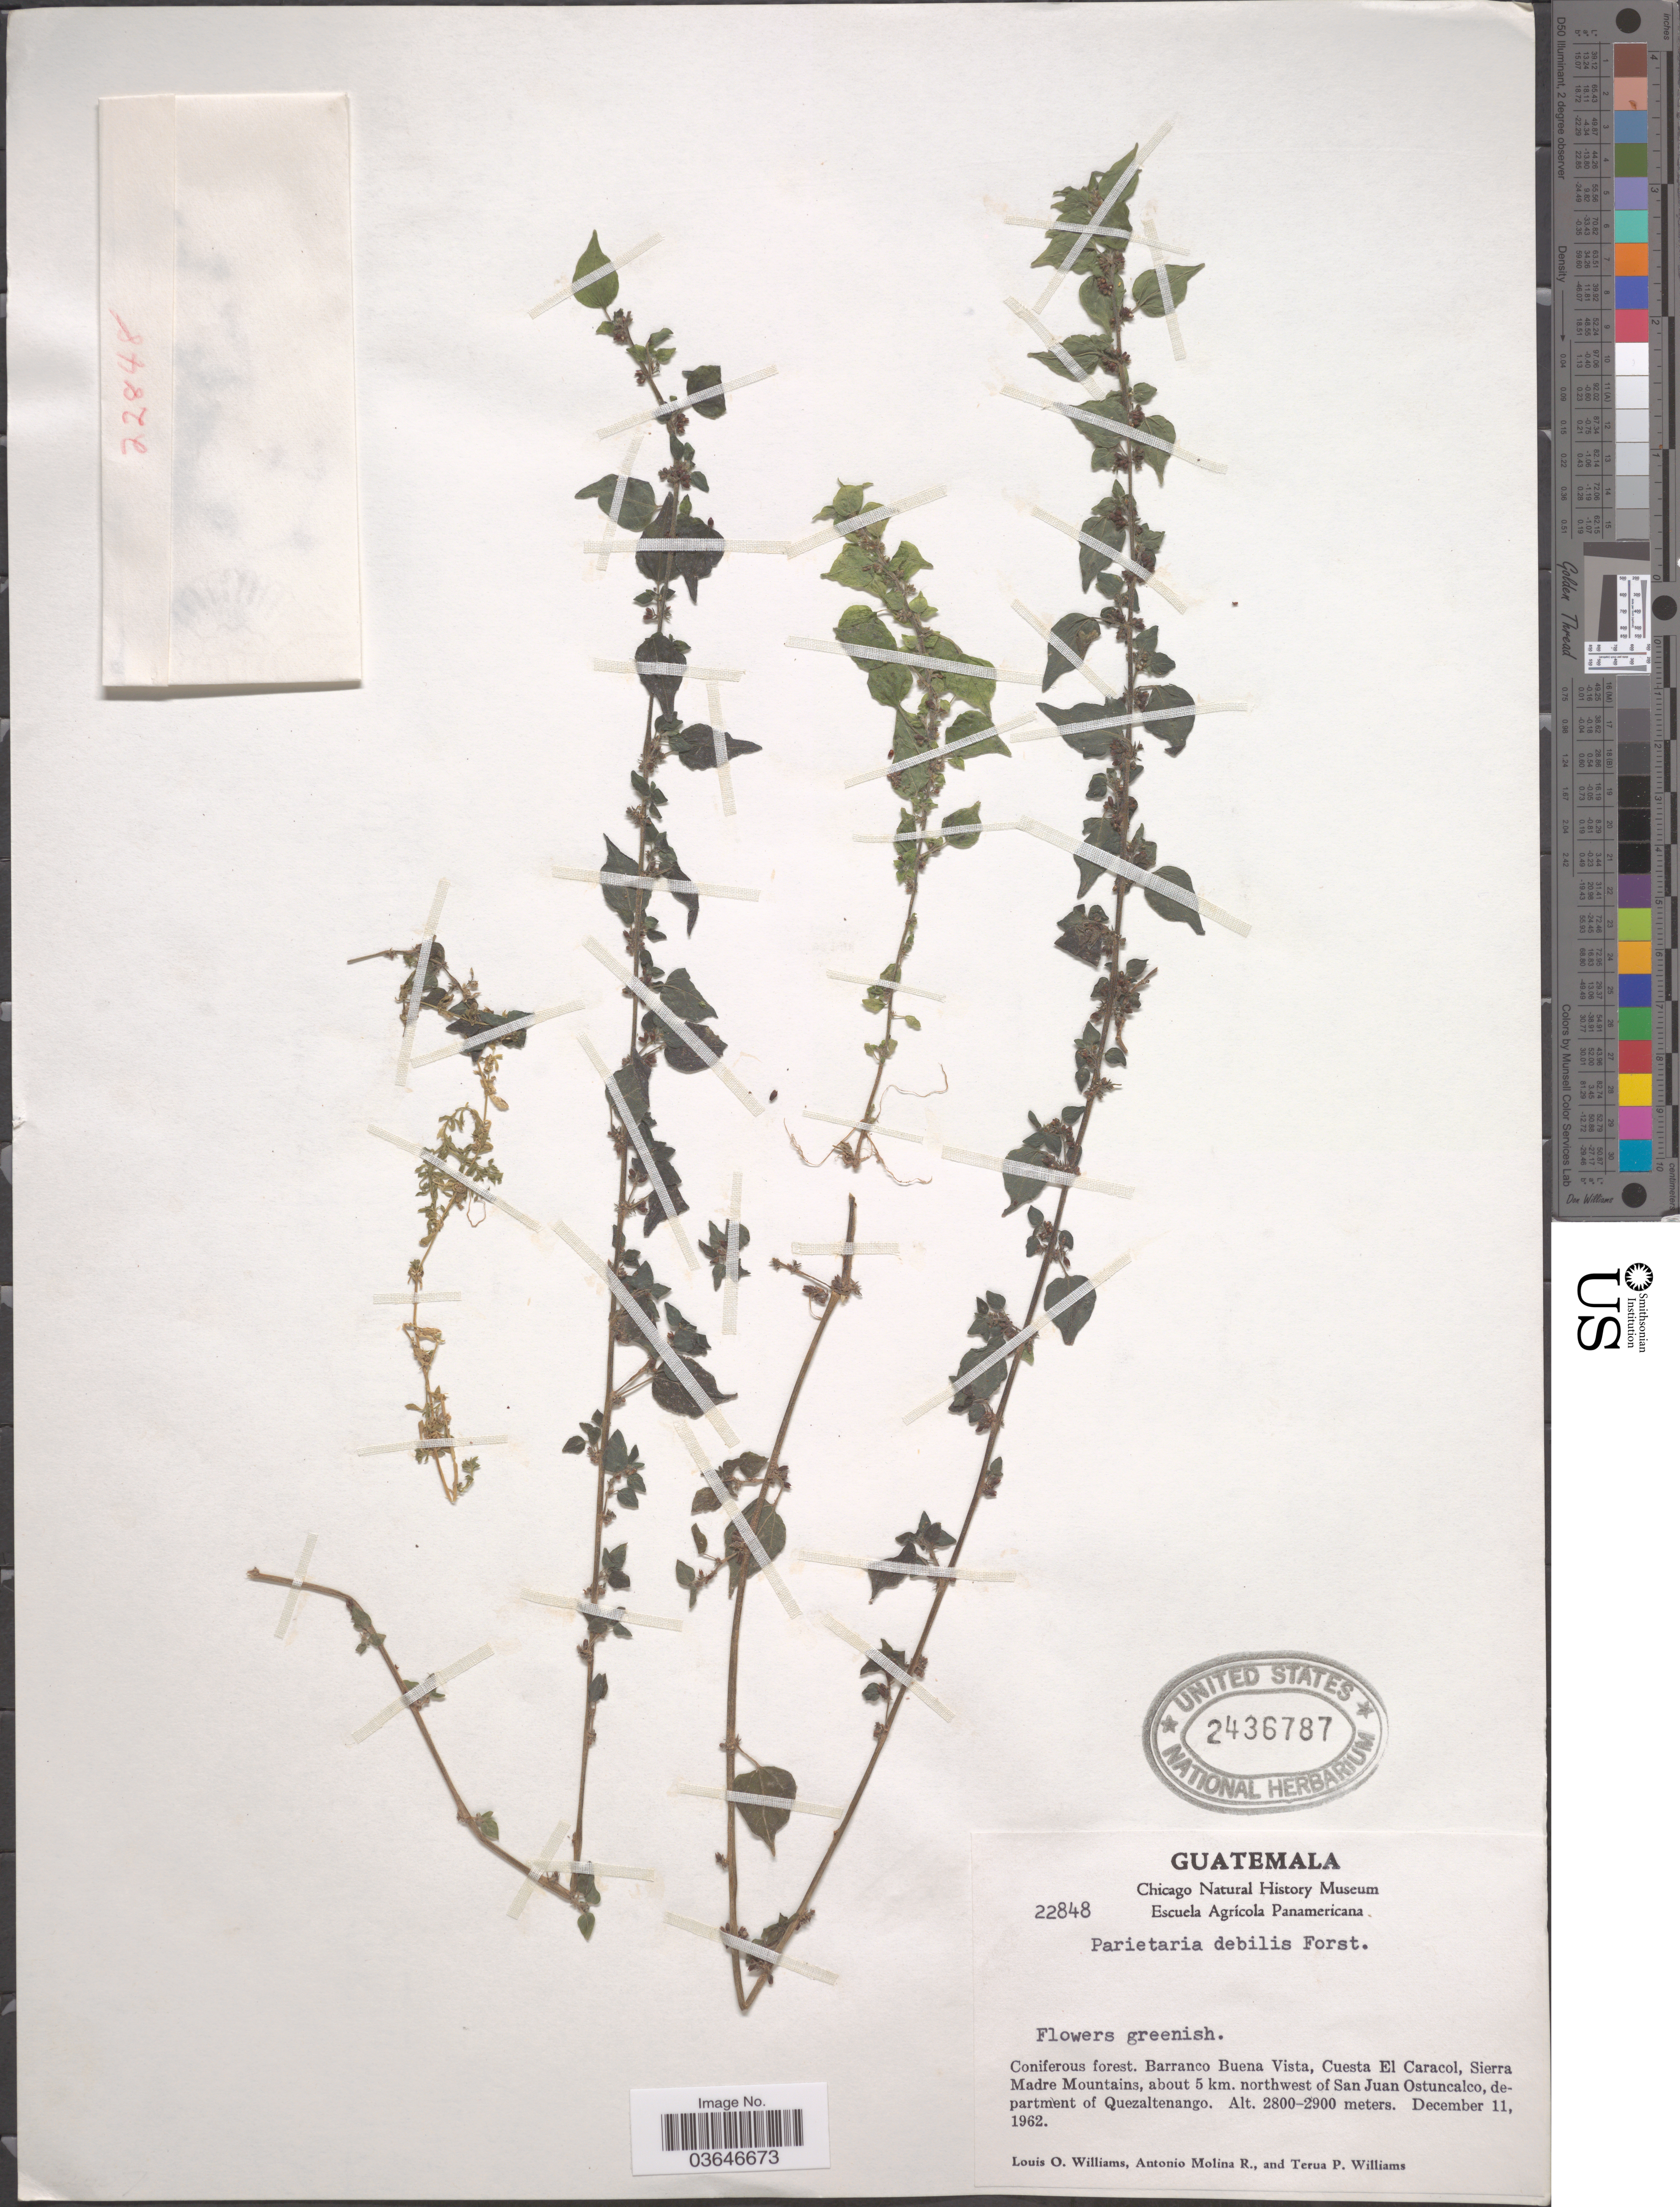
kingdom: Plantae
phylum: Tracheophyta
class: Magnoliopsida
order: Rosales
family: Urticaceae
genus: Parietaria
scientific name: Parietaria debilis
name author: G. Forst.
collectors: L. O. Williams, A. Molina R. & T. Williams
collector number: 22848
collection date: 1962-12-11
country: Guatemala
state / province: Quetzaltenango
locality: Barranco Buena Vista, Cuesta El Caracol, Sierra Madre Mountains, about 5 km. northwest of San Juan Ostuncalco, department of Quezaltenango.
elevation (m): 2800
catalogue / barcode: US 2436787